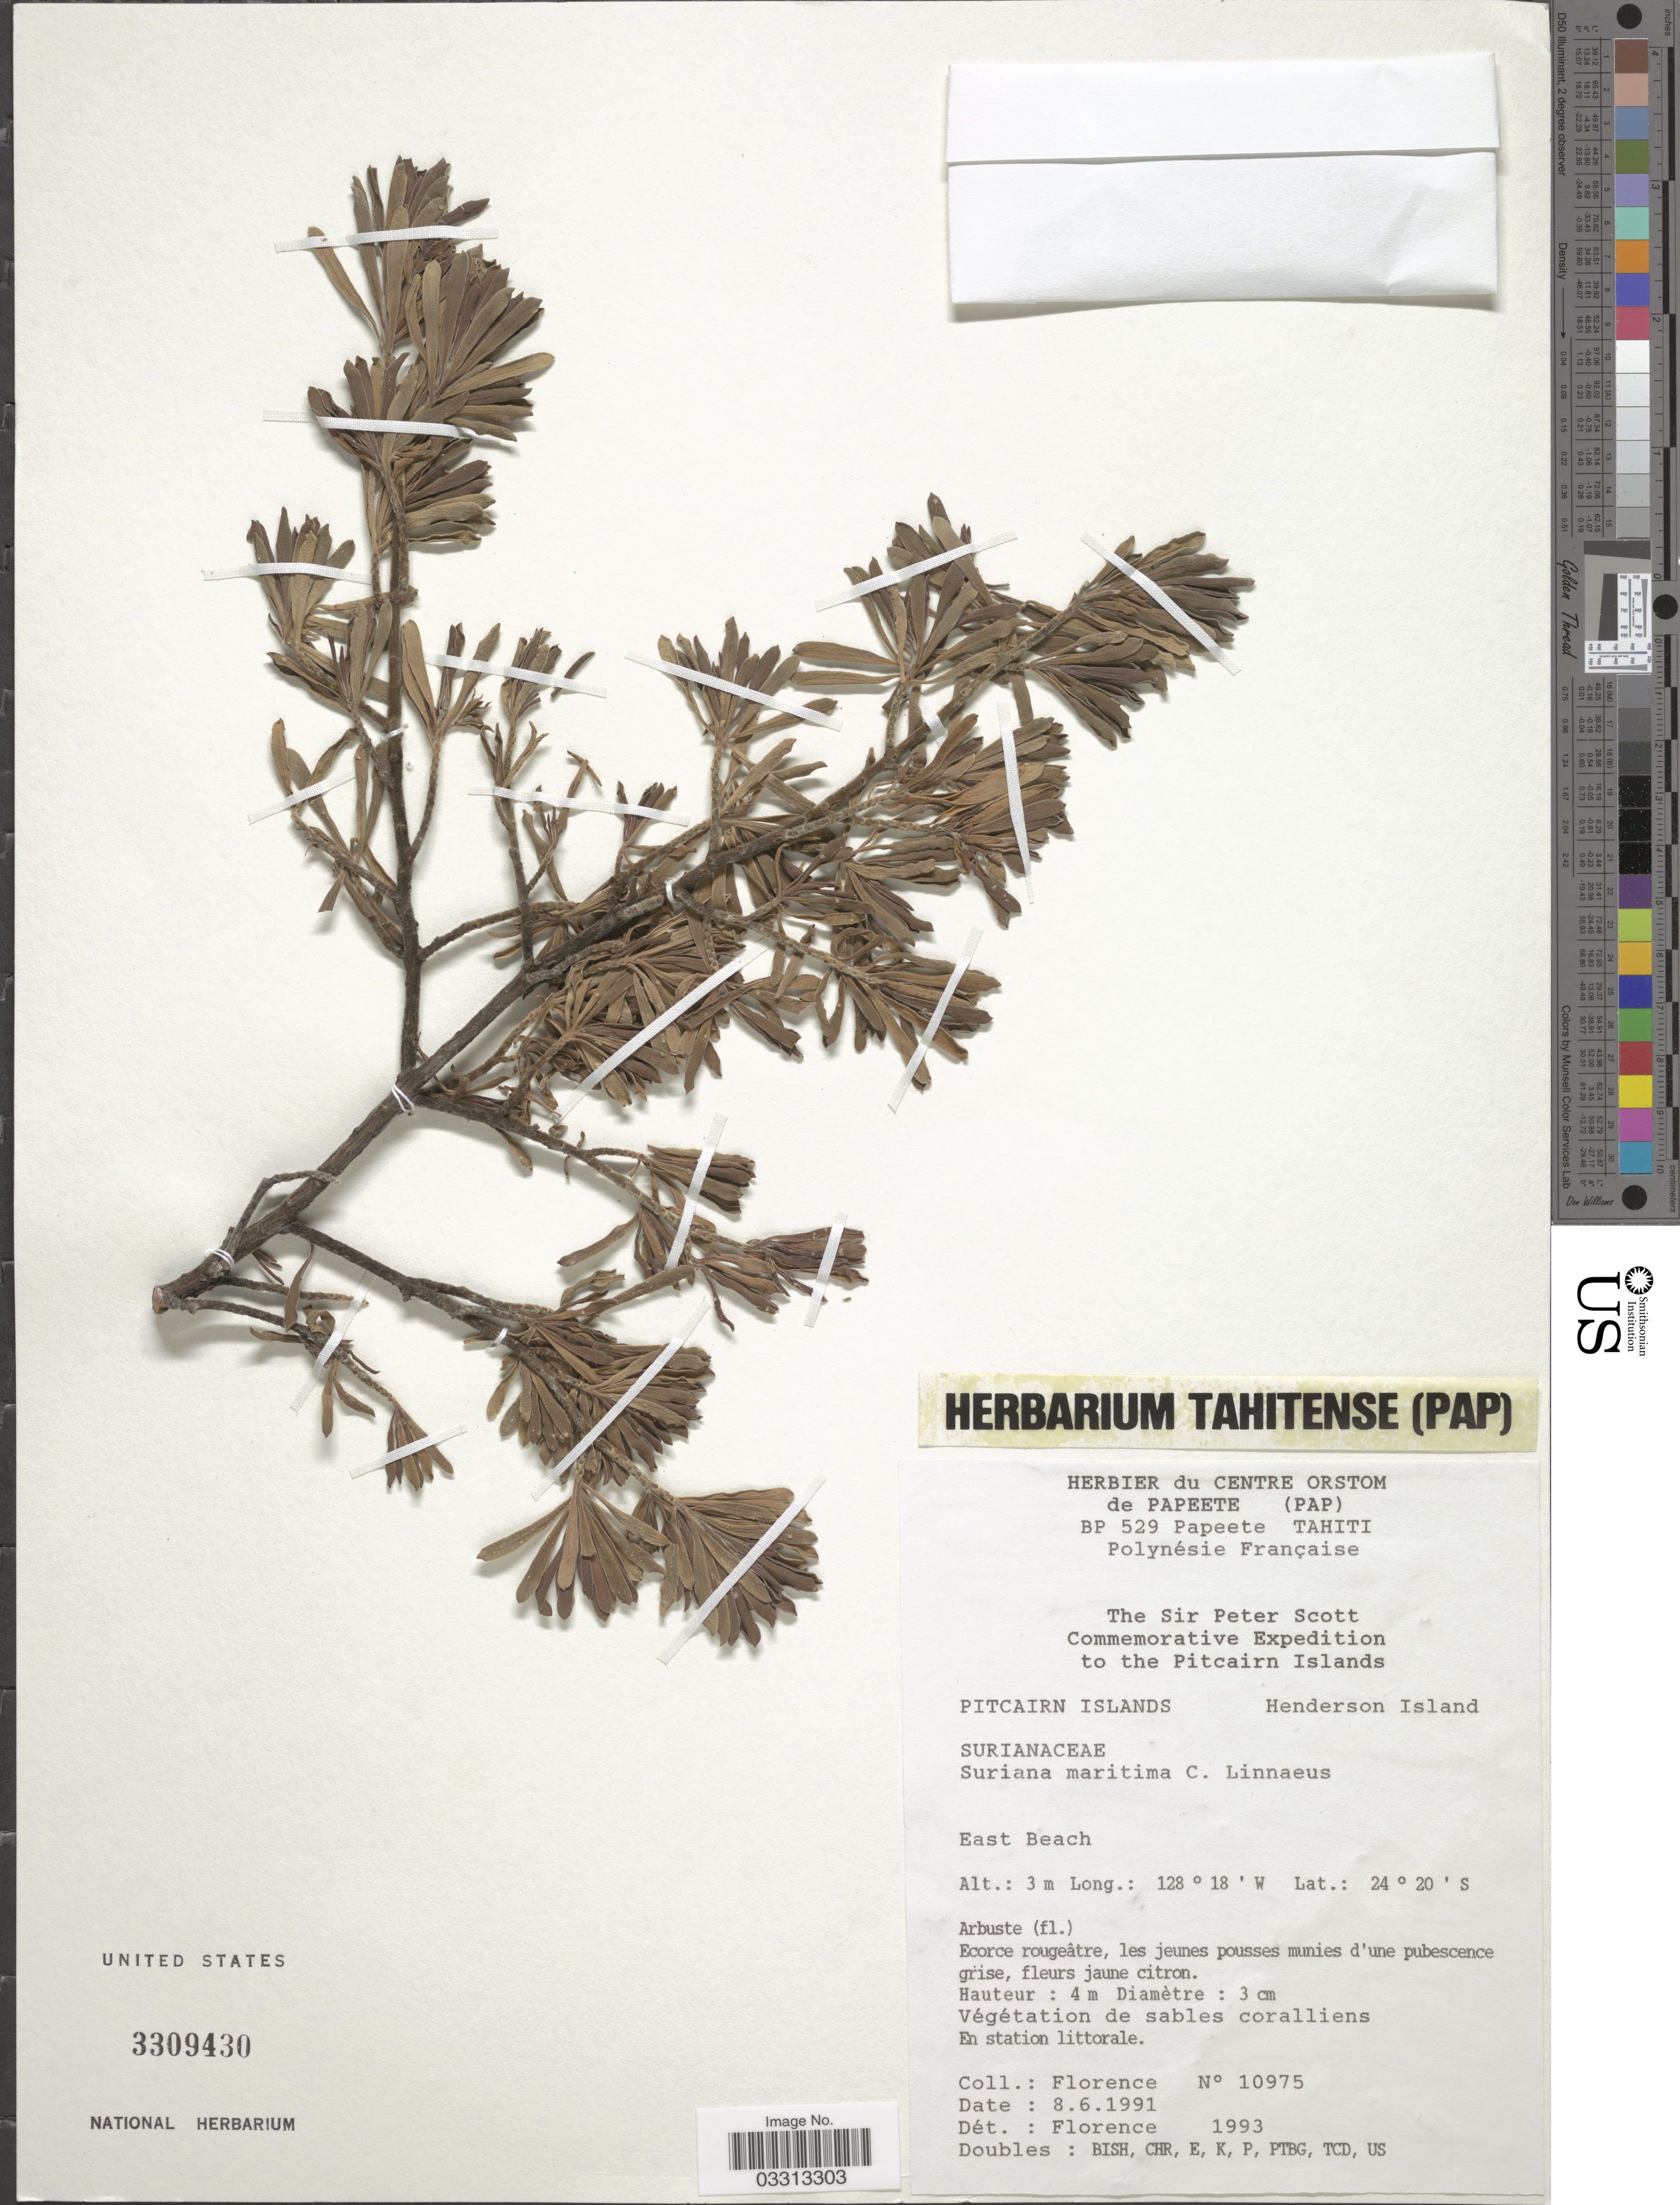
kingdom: Plantae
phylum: Tracheophyta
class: Magnoliopsida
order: Fabales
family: Surianaceae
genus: Suriana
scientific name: Suriana maritima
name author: L.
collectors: -. Florence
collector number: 10975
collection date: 1991-06-08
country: Pitcairn Islands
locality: Pitcairn Islands. Henderson Island. East Beach.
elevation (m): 3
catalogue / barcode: US 3309430